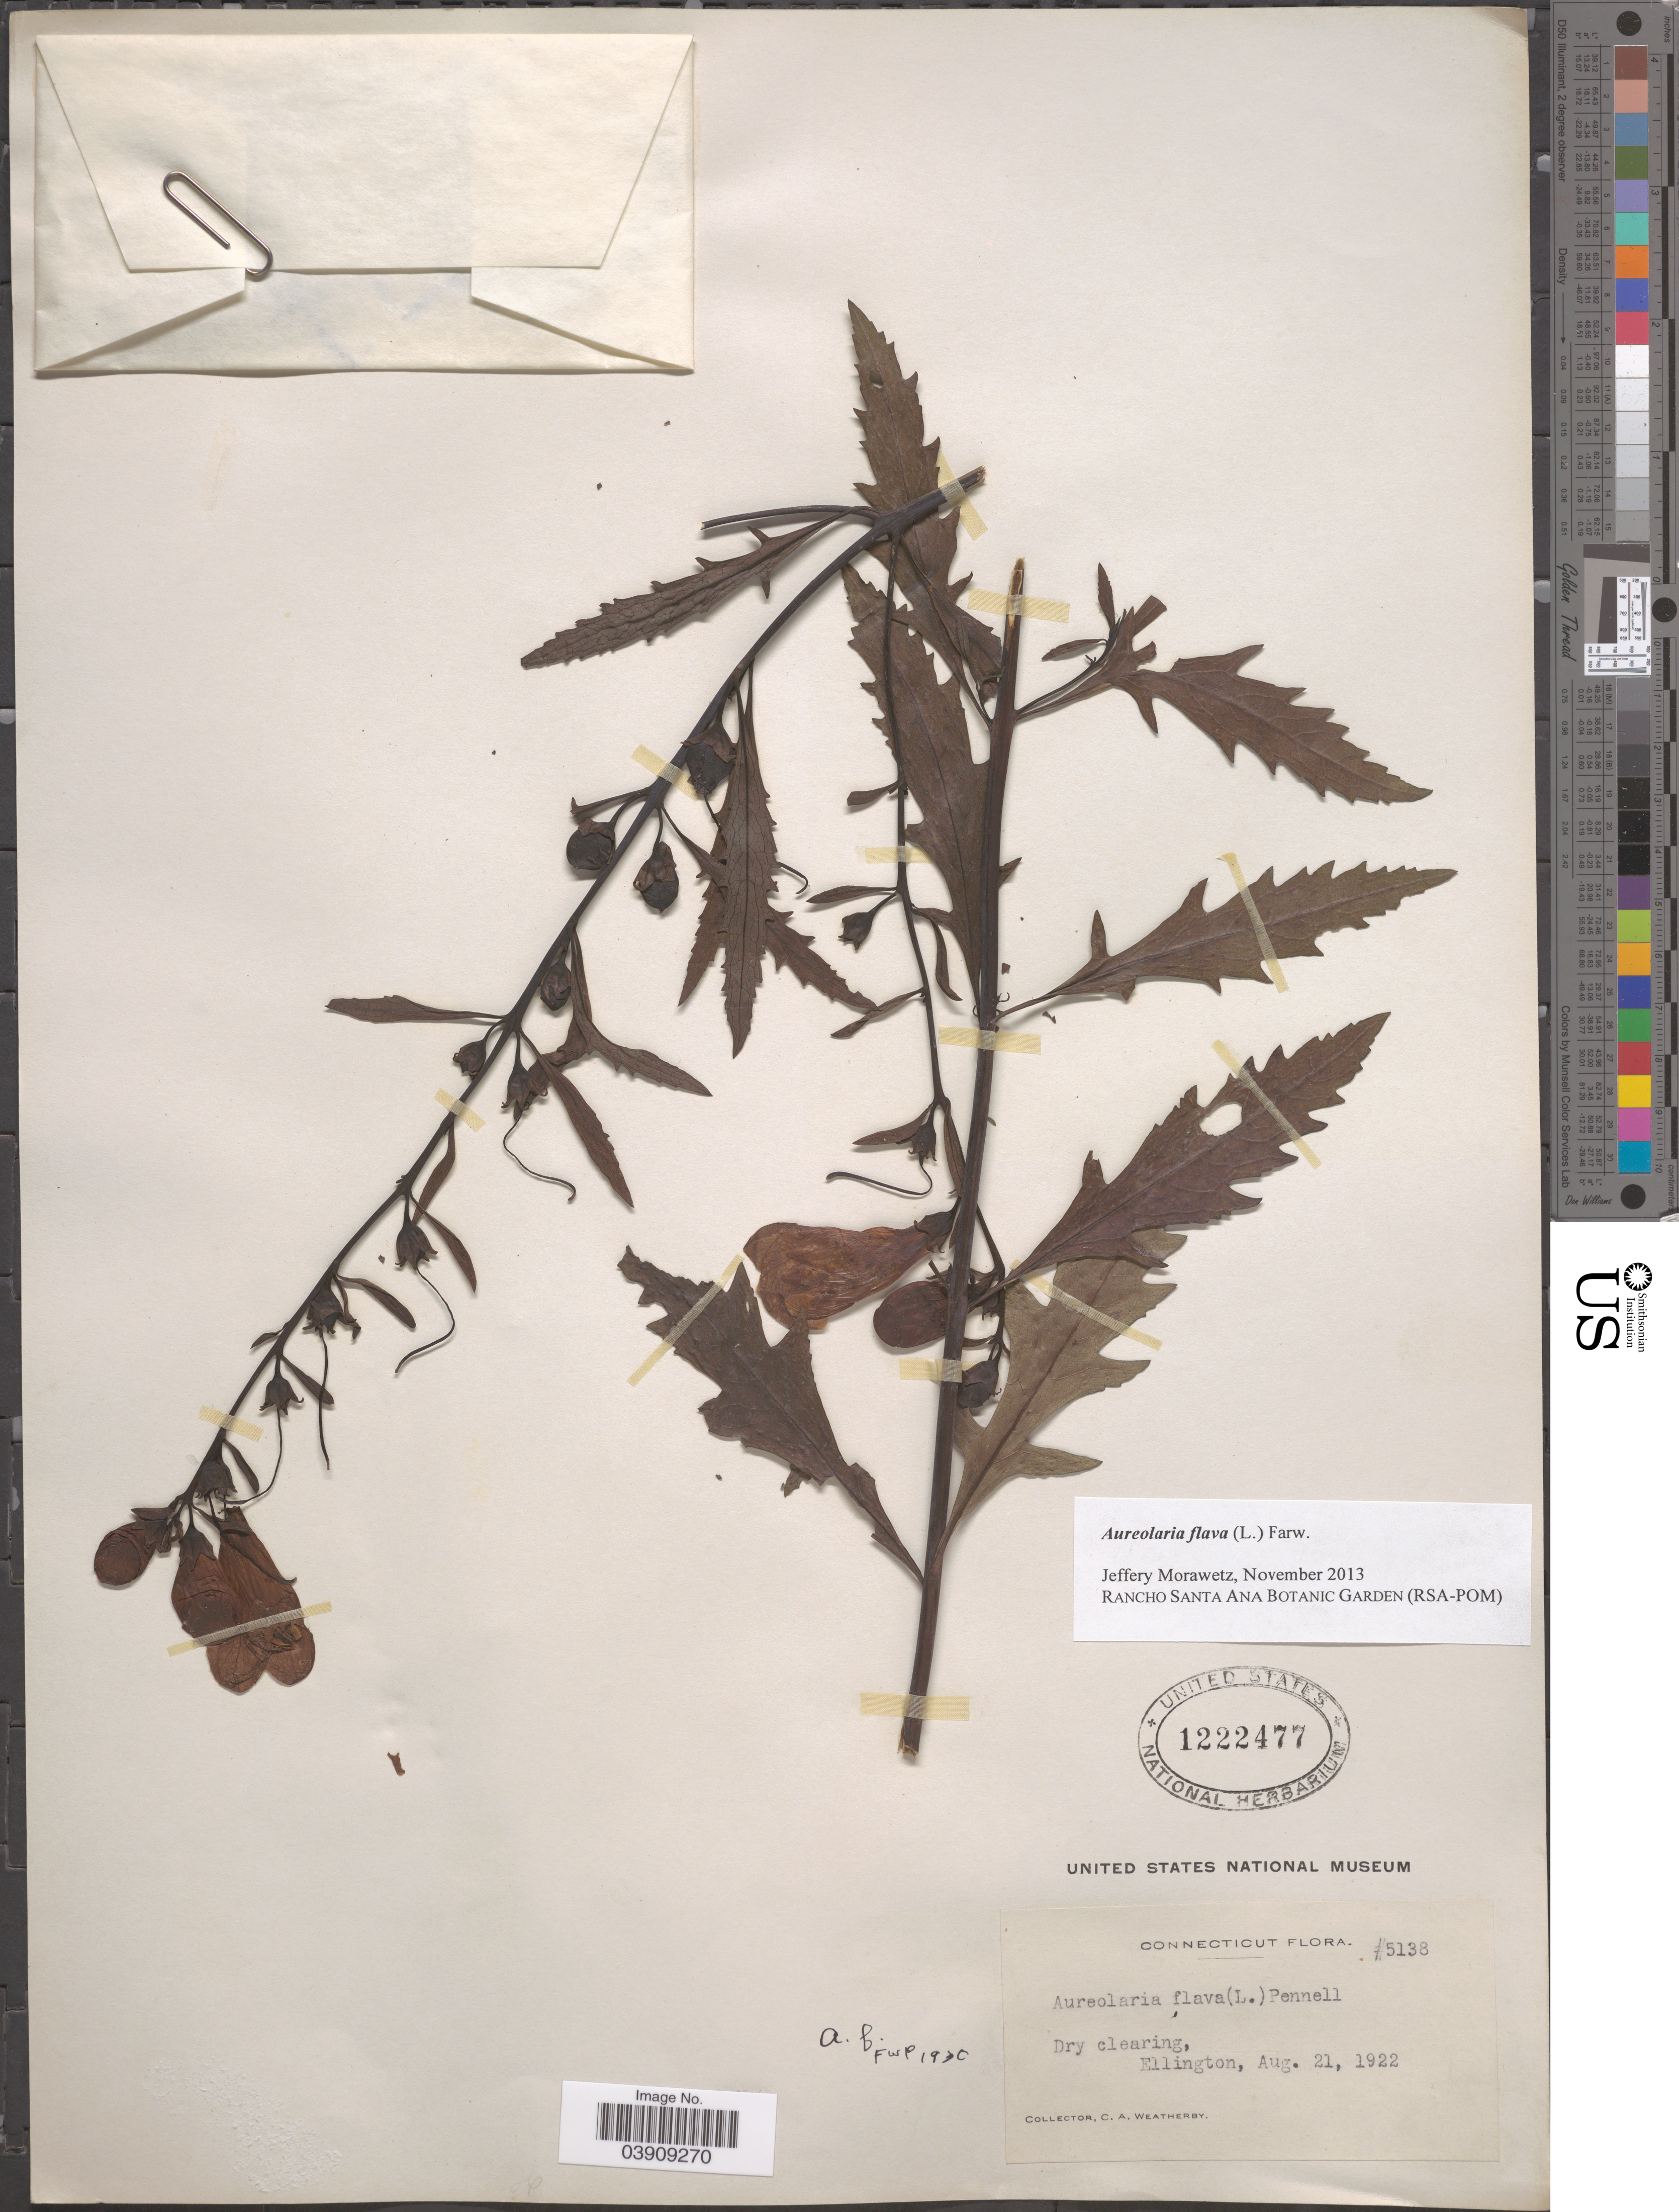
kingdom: Plantae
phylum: Tracheophyta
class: Magnoliopsida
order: Lamiales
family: Orobanchaceae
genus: Aureolaria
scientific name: Aureolaria flava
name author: (L.) Farw.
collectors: C. A. Weatherby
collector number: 5138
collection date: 1922-08-21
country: United States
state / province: Connecticut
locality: Ellington.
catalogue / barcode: US 1222477